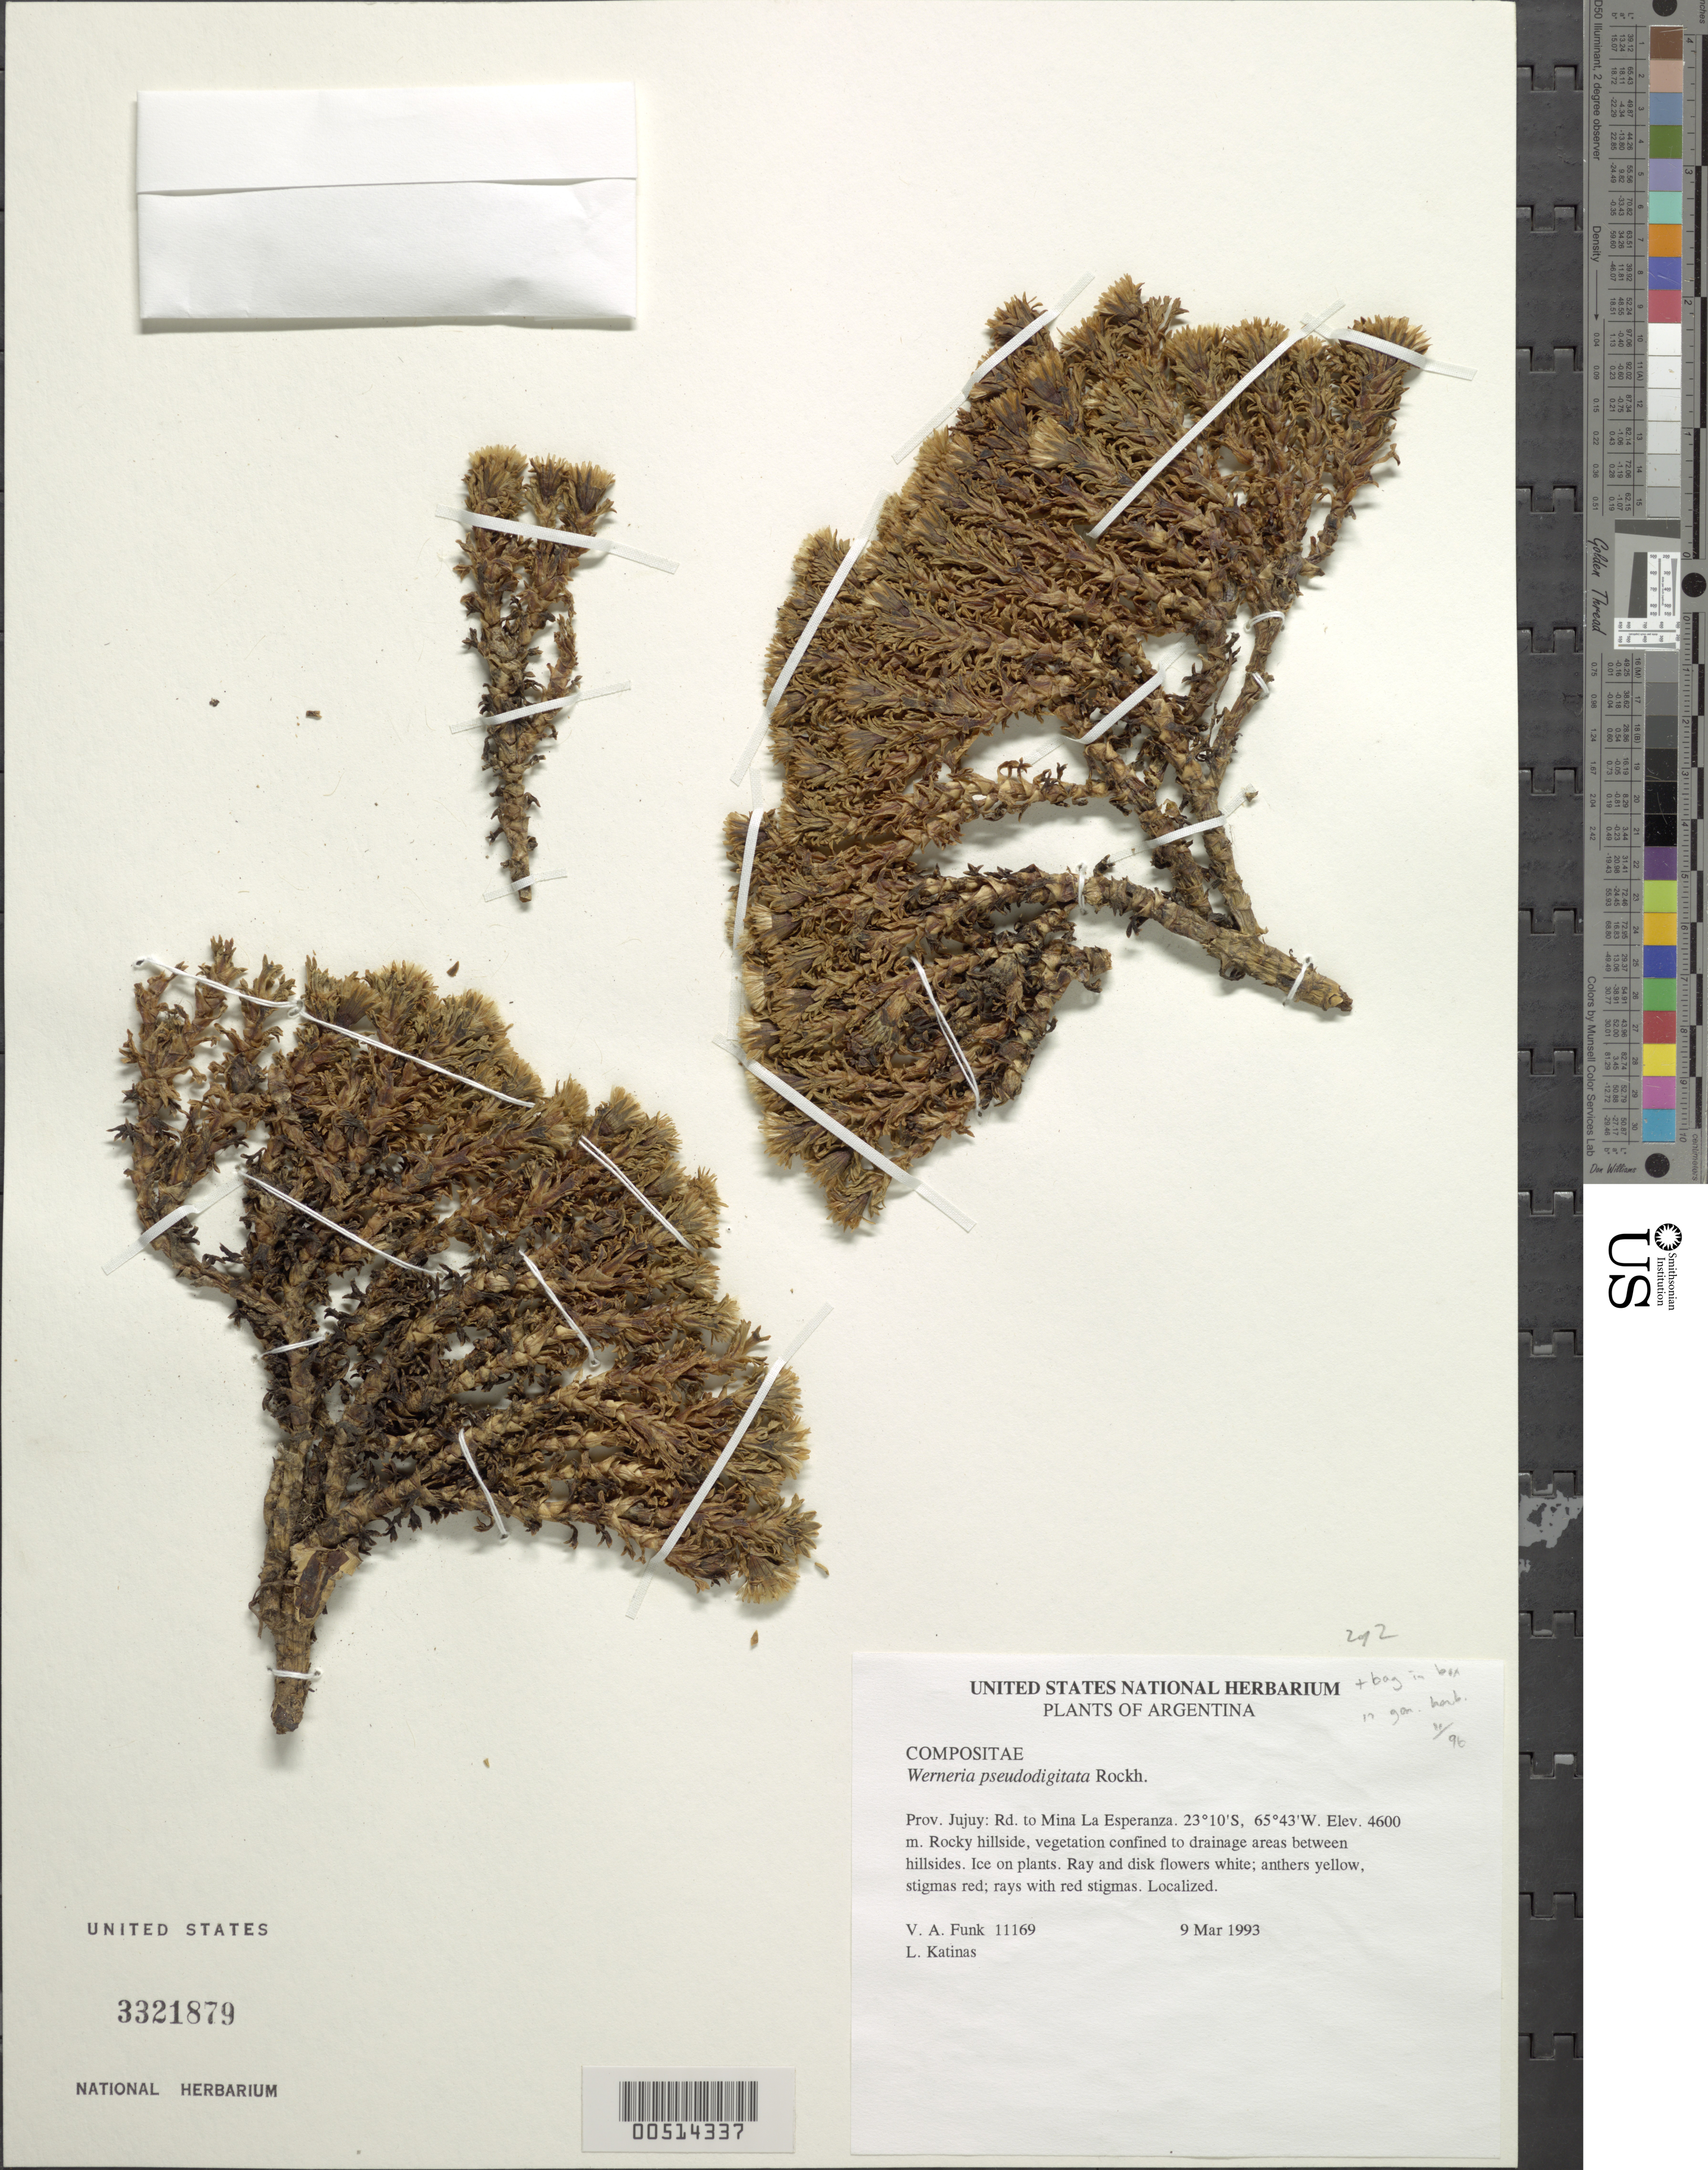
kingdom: Plantae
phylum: Tracheophyta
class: Magnoliopsida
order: Asterales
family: Asteraceae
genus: Xenophyllum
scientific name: Xenophyllum pseudodigitatum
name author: (Rockh.) V.A. Funk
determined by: Funk, Vicki A., (BOT), Smithsonian Institution - National Museum of Natural History (UNITED STATES)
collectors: V. Funk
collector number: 11169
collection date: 1993-03-09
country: Argentina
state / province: Jujuy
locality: Near Mina La Esperanza road, just before entrance to town of El Aguilar, side road to Mina La Esperanza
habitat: Rocky hillside, vegetation confined to drainage areas between hillsides.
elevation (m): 4600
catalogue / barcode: US 3321879